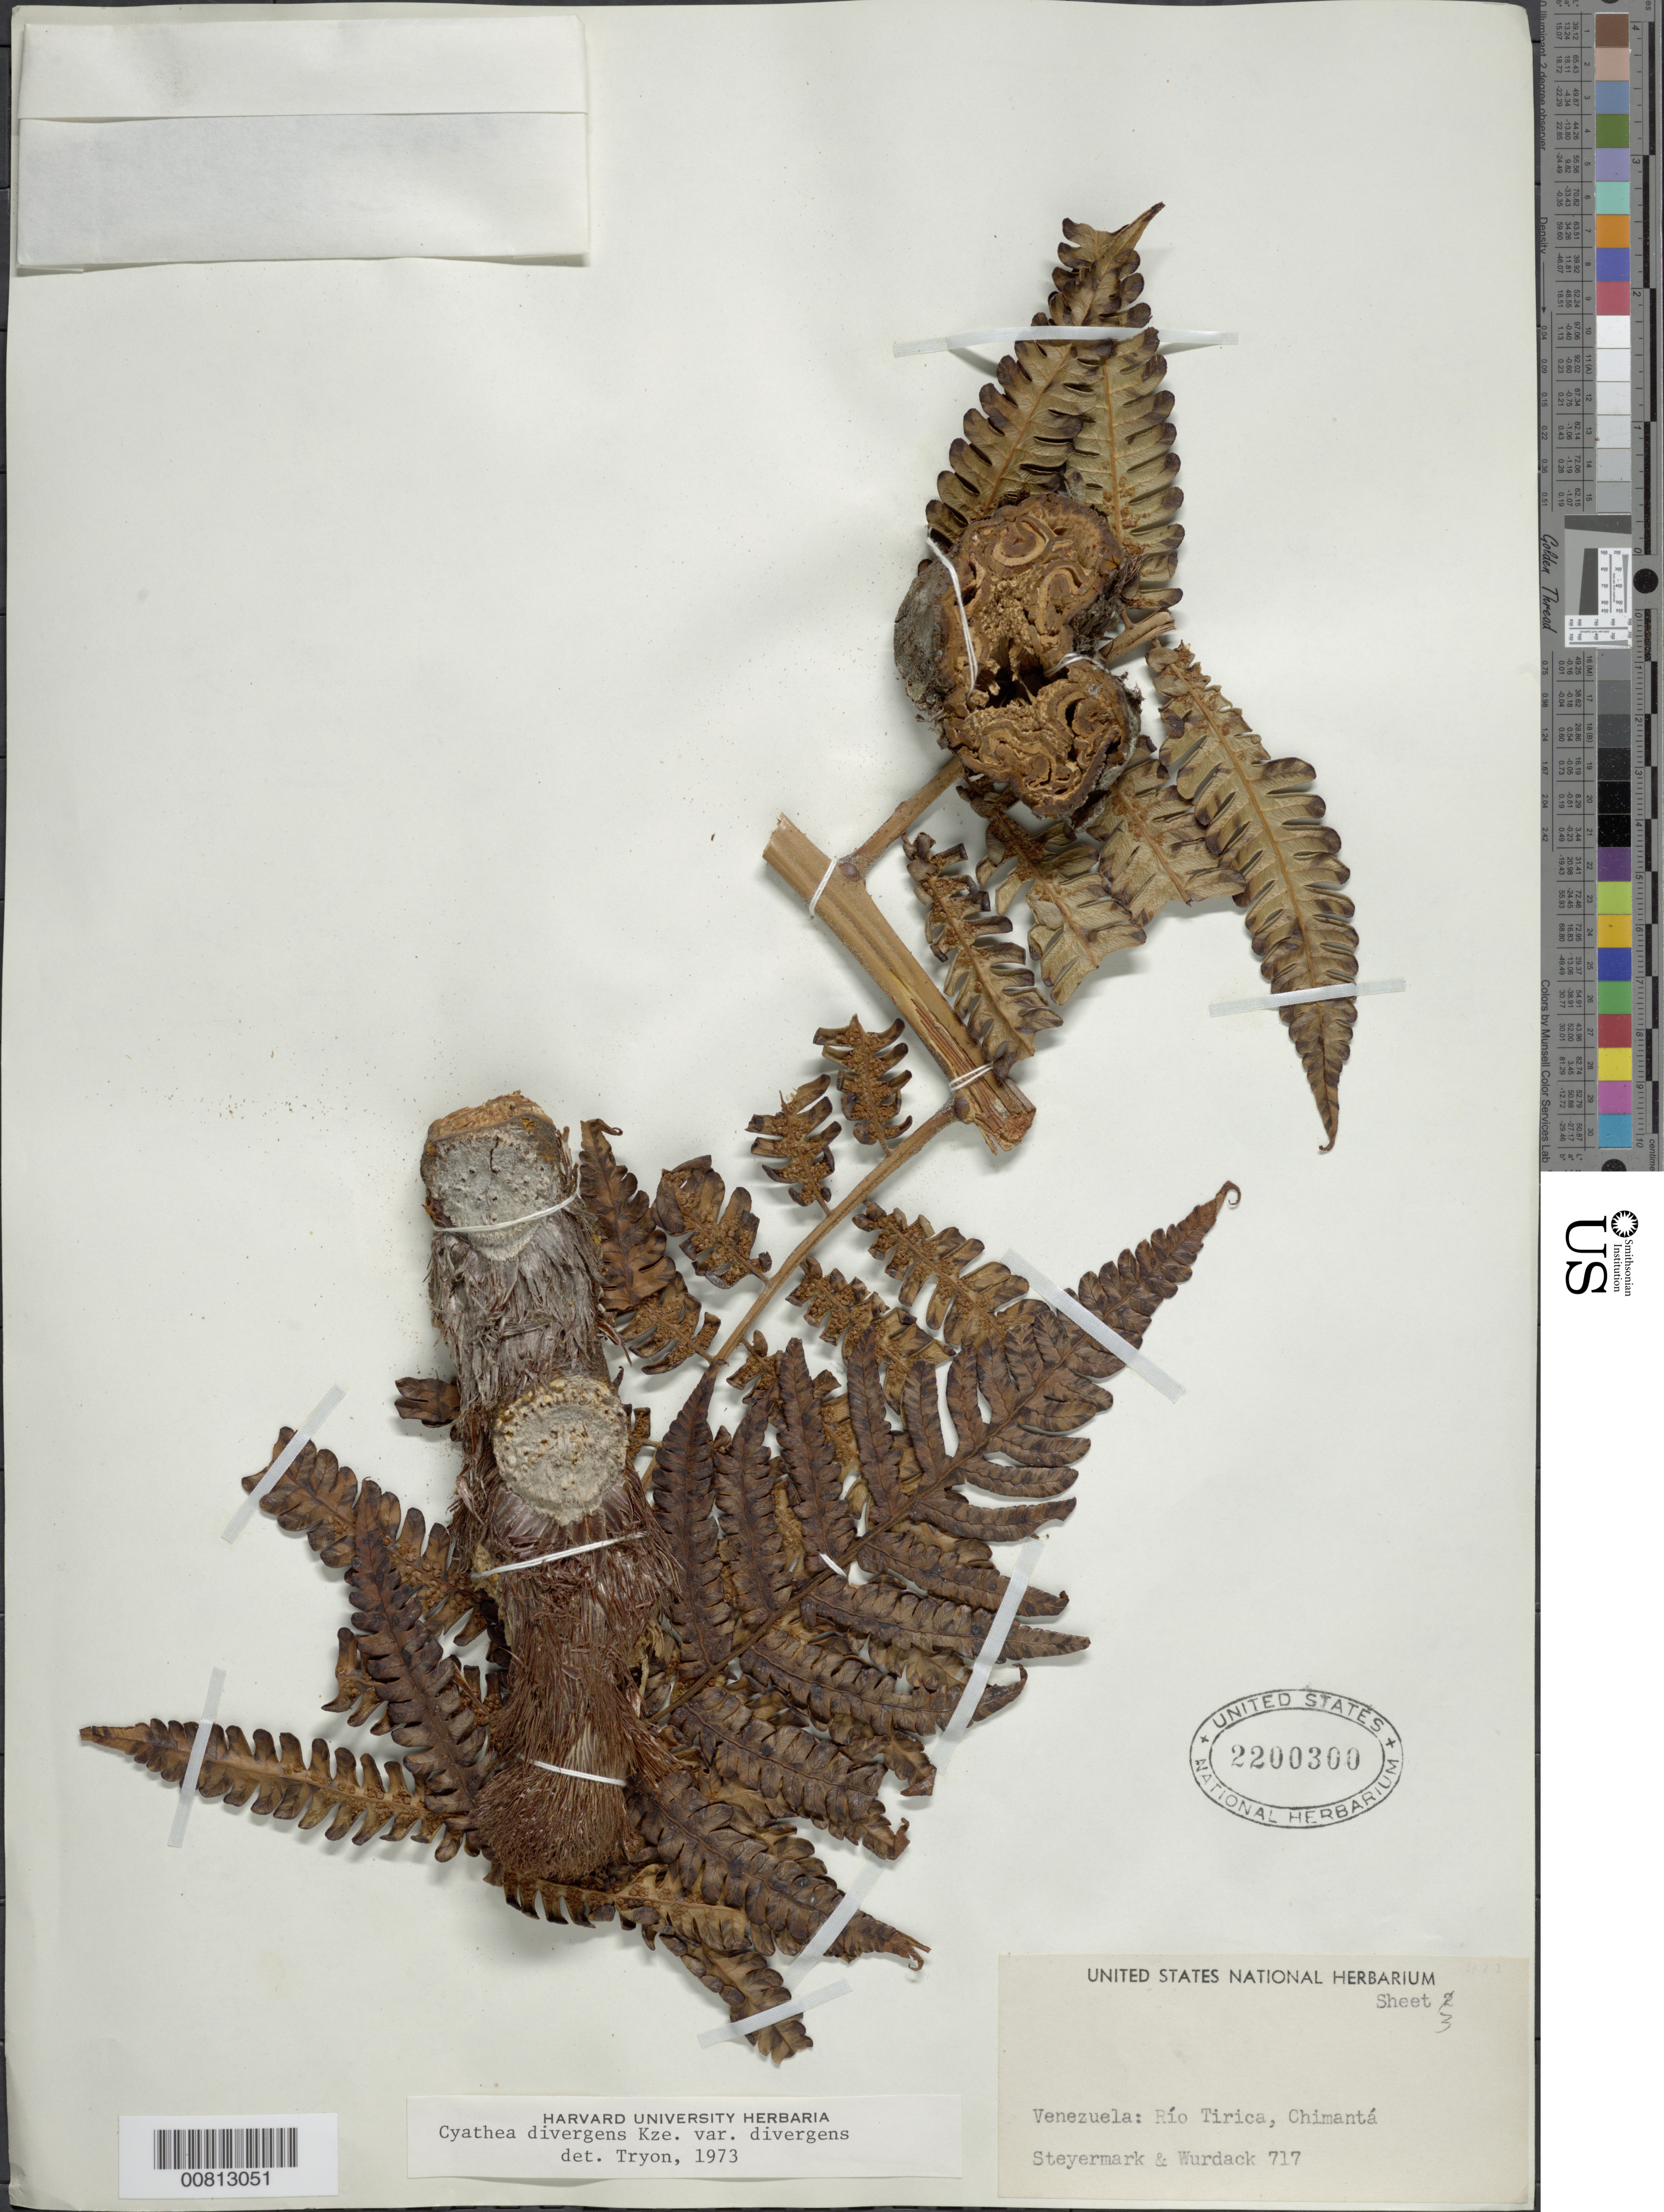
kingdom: Plantae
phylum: Tracheophyta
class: Polypodiopsida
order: Cyatheales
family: Cyatheaceae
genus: Cyathea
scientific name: Cyathea divergens var. divergens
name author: Kunze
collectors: J. Steyermark & -- Wurdack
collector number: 717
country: Venezuela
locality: Venezuela: Río Tirica, Chimantá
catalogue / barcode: US 2200300